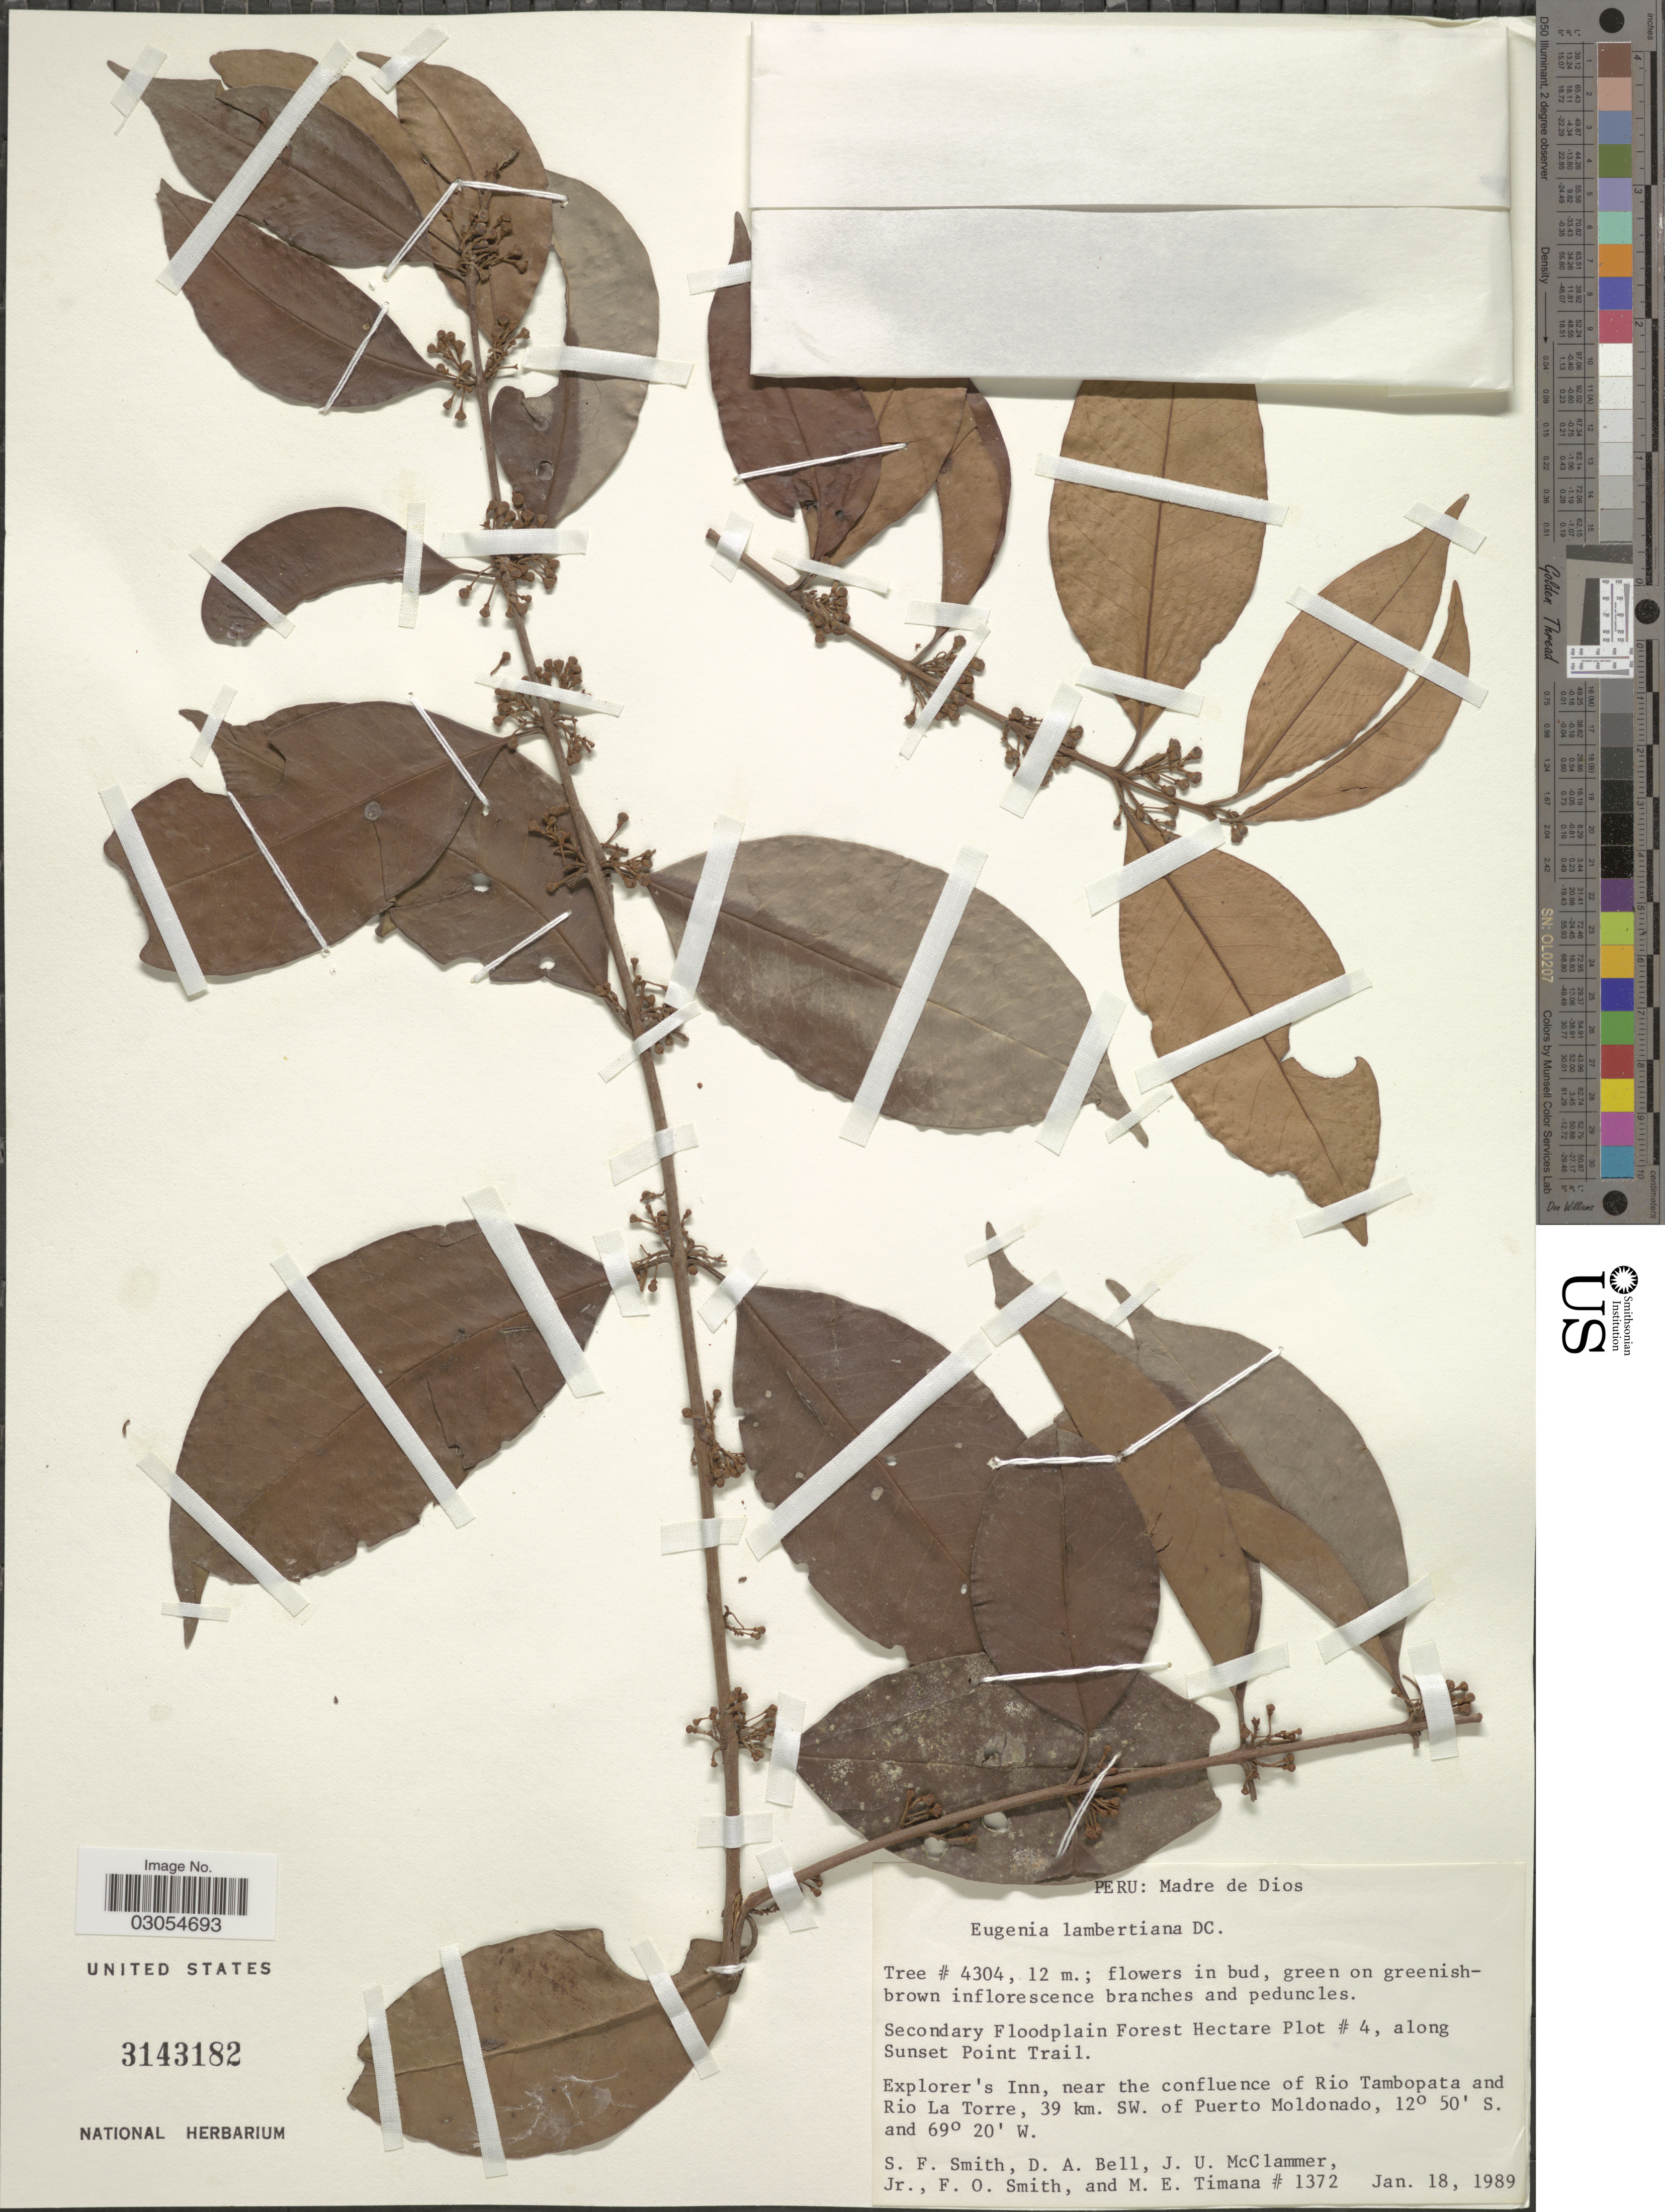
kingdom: Plantae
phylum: Tracheophyta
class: Magnoliopsida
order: Myrtales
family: Myrtaceae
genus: Eugenia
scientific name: Eugenia lambertiana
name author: DC.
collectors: S.F. Smith, D. A. Bell, J. McClammer Jr. & F. Smith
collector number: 1372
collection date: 1989-01-18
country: Peru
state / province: Madre de Dios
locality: Secondary Floodplain Forest Hectare Plot # 4, along Sunset Point Trail. Explorer's Inn, near the confluence of Rio Tambopata and Rio La Torre, 39 km. SW. of Puerto Moldonado.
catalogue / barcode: US 3143182